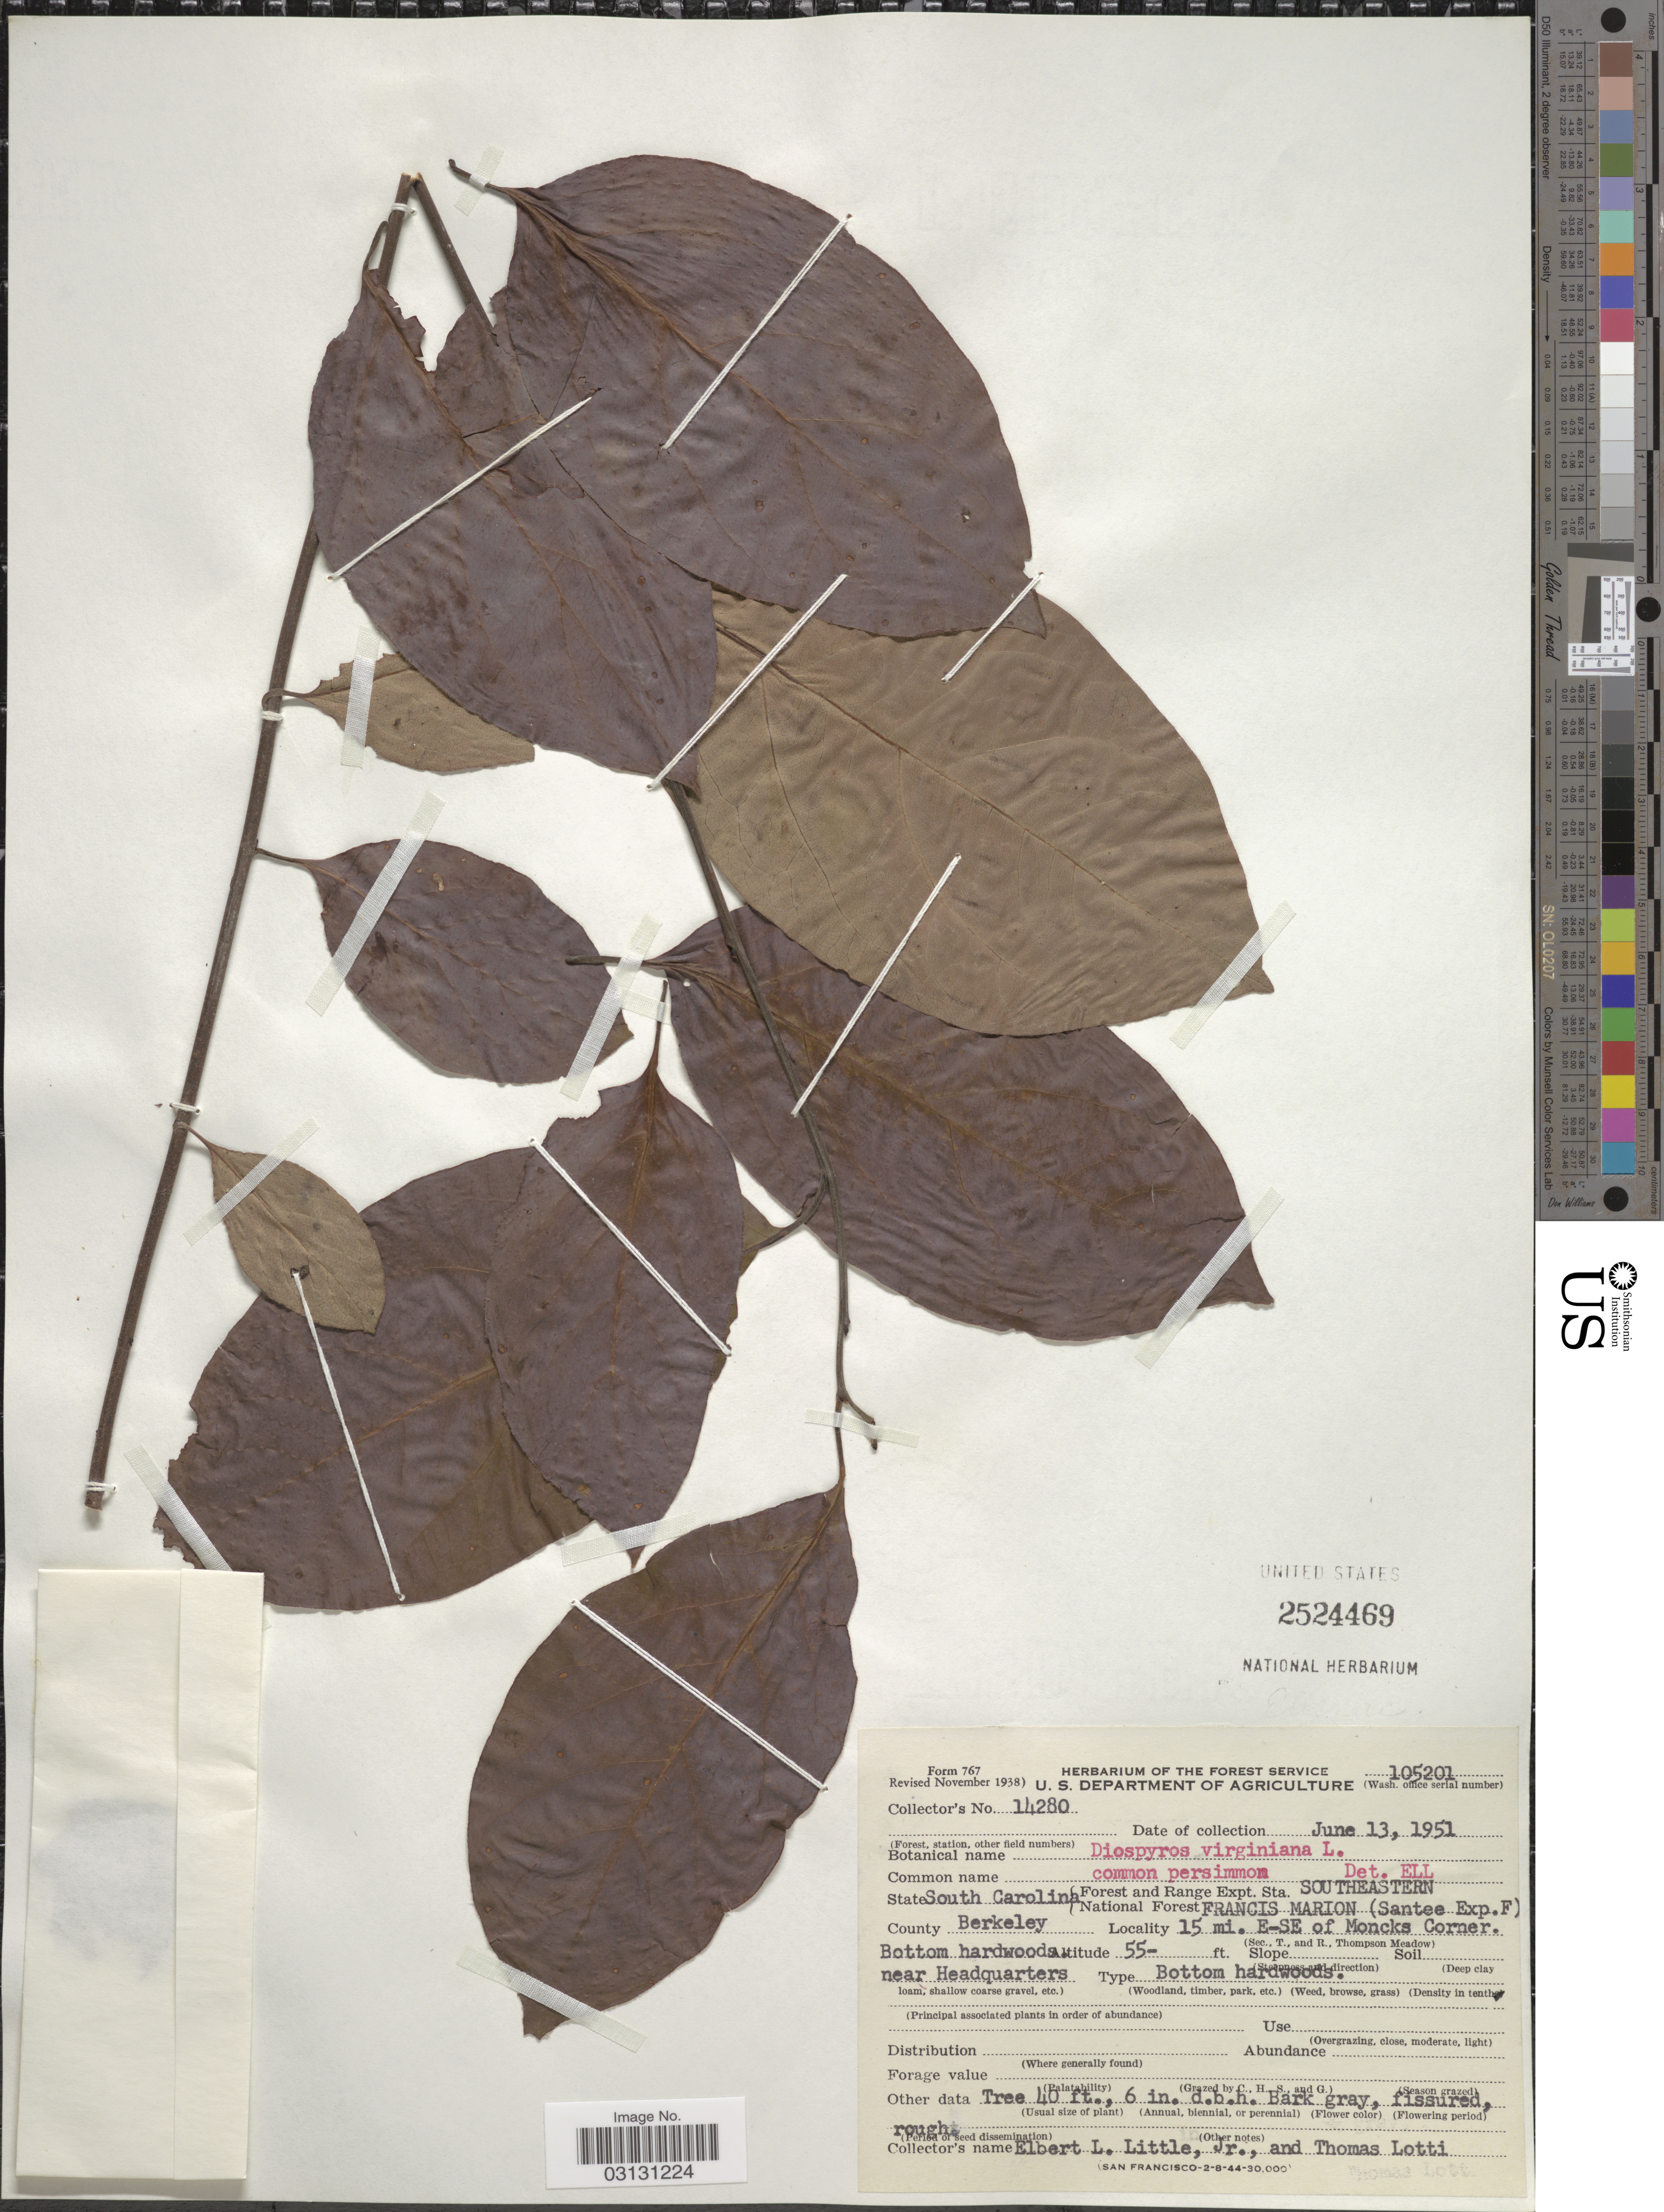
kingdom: Plantae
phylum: Tracheophyta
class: Magnoliopsida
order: Ericales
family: Ebenaceae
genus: Diospyros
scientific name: Diospyros virginiana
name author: L.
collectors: E. L. Little & T. Lotti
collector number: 14280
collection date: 1951-06-13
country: United States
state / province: South Carolina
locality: Forest and Range Expt. Sta. National Forest. Southeastern Francis Marion (Sante Exp. F). County Berkeley. 15 mi. E-SE of Moncks Corner. Bottom hardwoods near Headquarters.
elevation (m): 17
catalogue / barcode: US 2524469